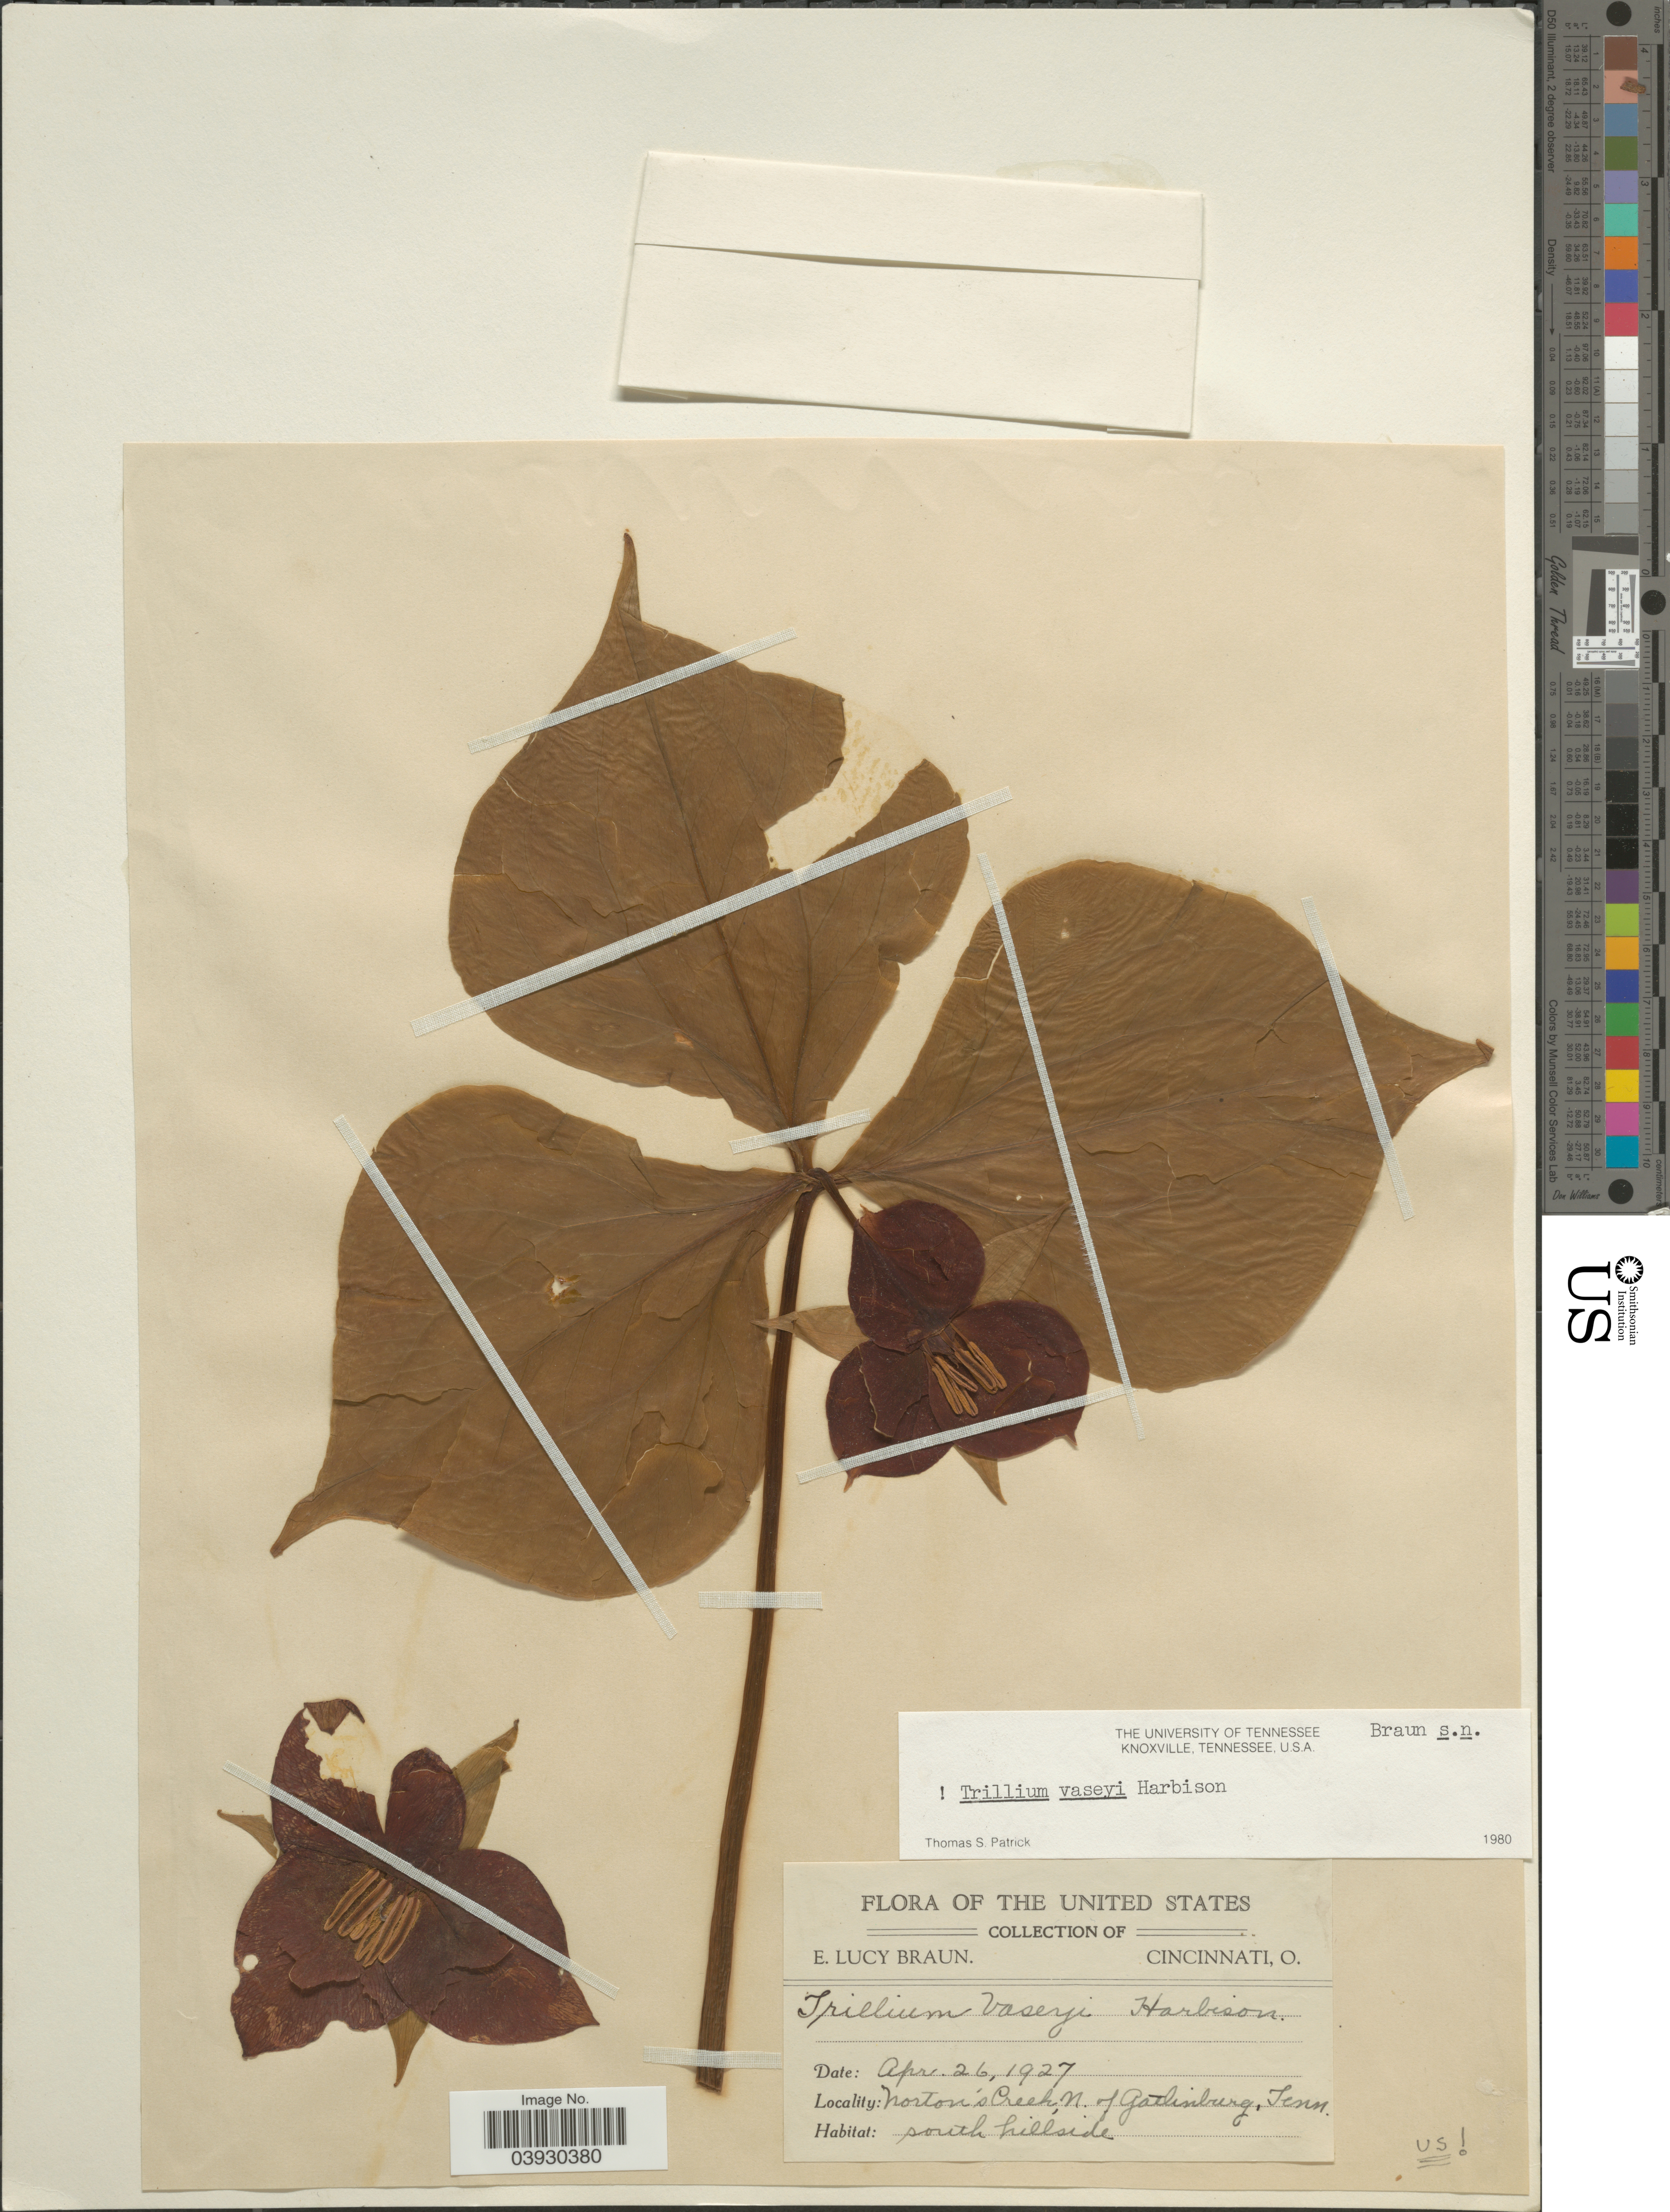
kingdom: Plantae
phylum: Tracheophyta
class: Liliopsida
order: Liliales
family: Melanthiaceae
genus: Trillium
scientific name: Trillium vaseyi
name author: Harb.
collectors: E. L. Braun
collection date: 1927-04-26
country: United States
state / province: Tennessee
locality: Norton's Creek n. of Gatlinburg.